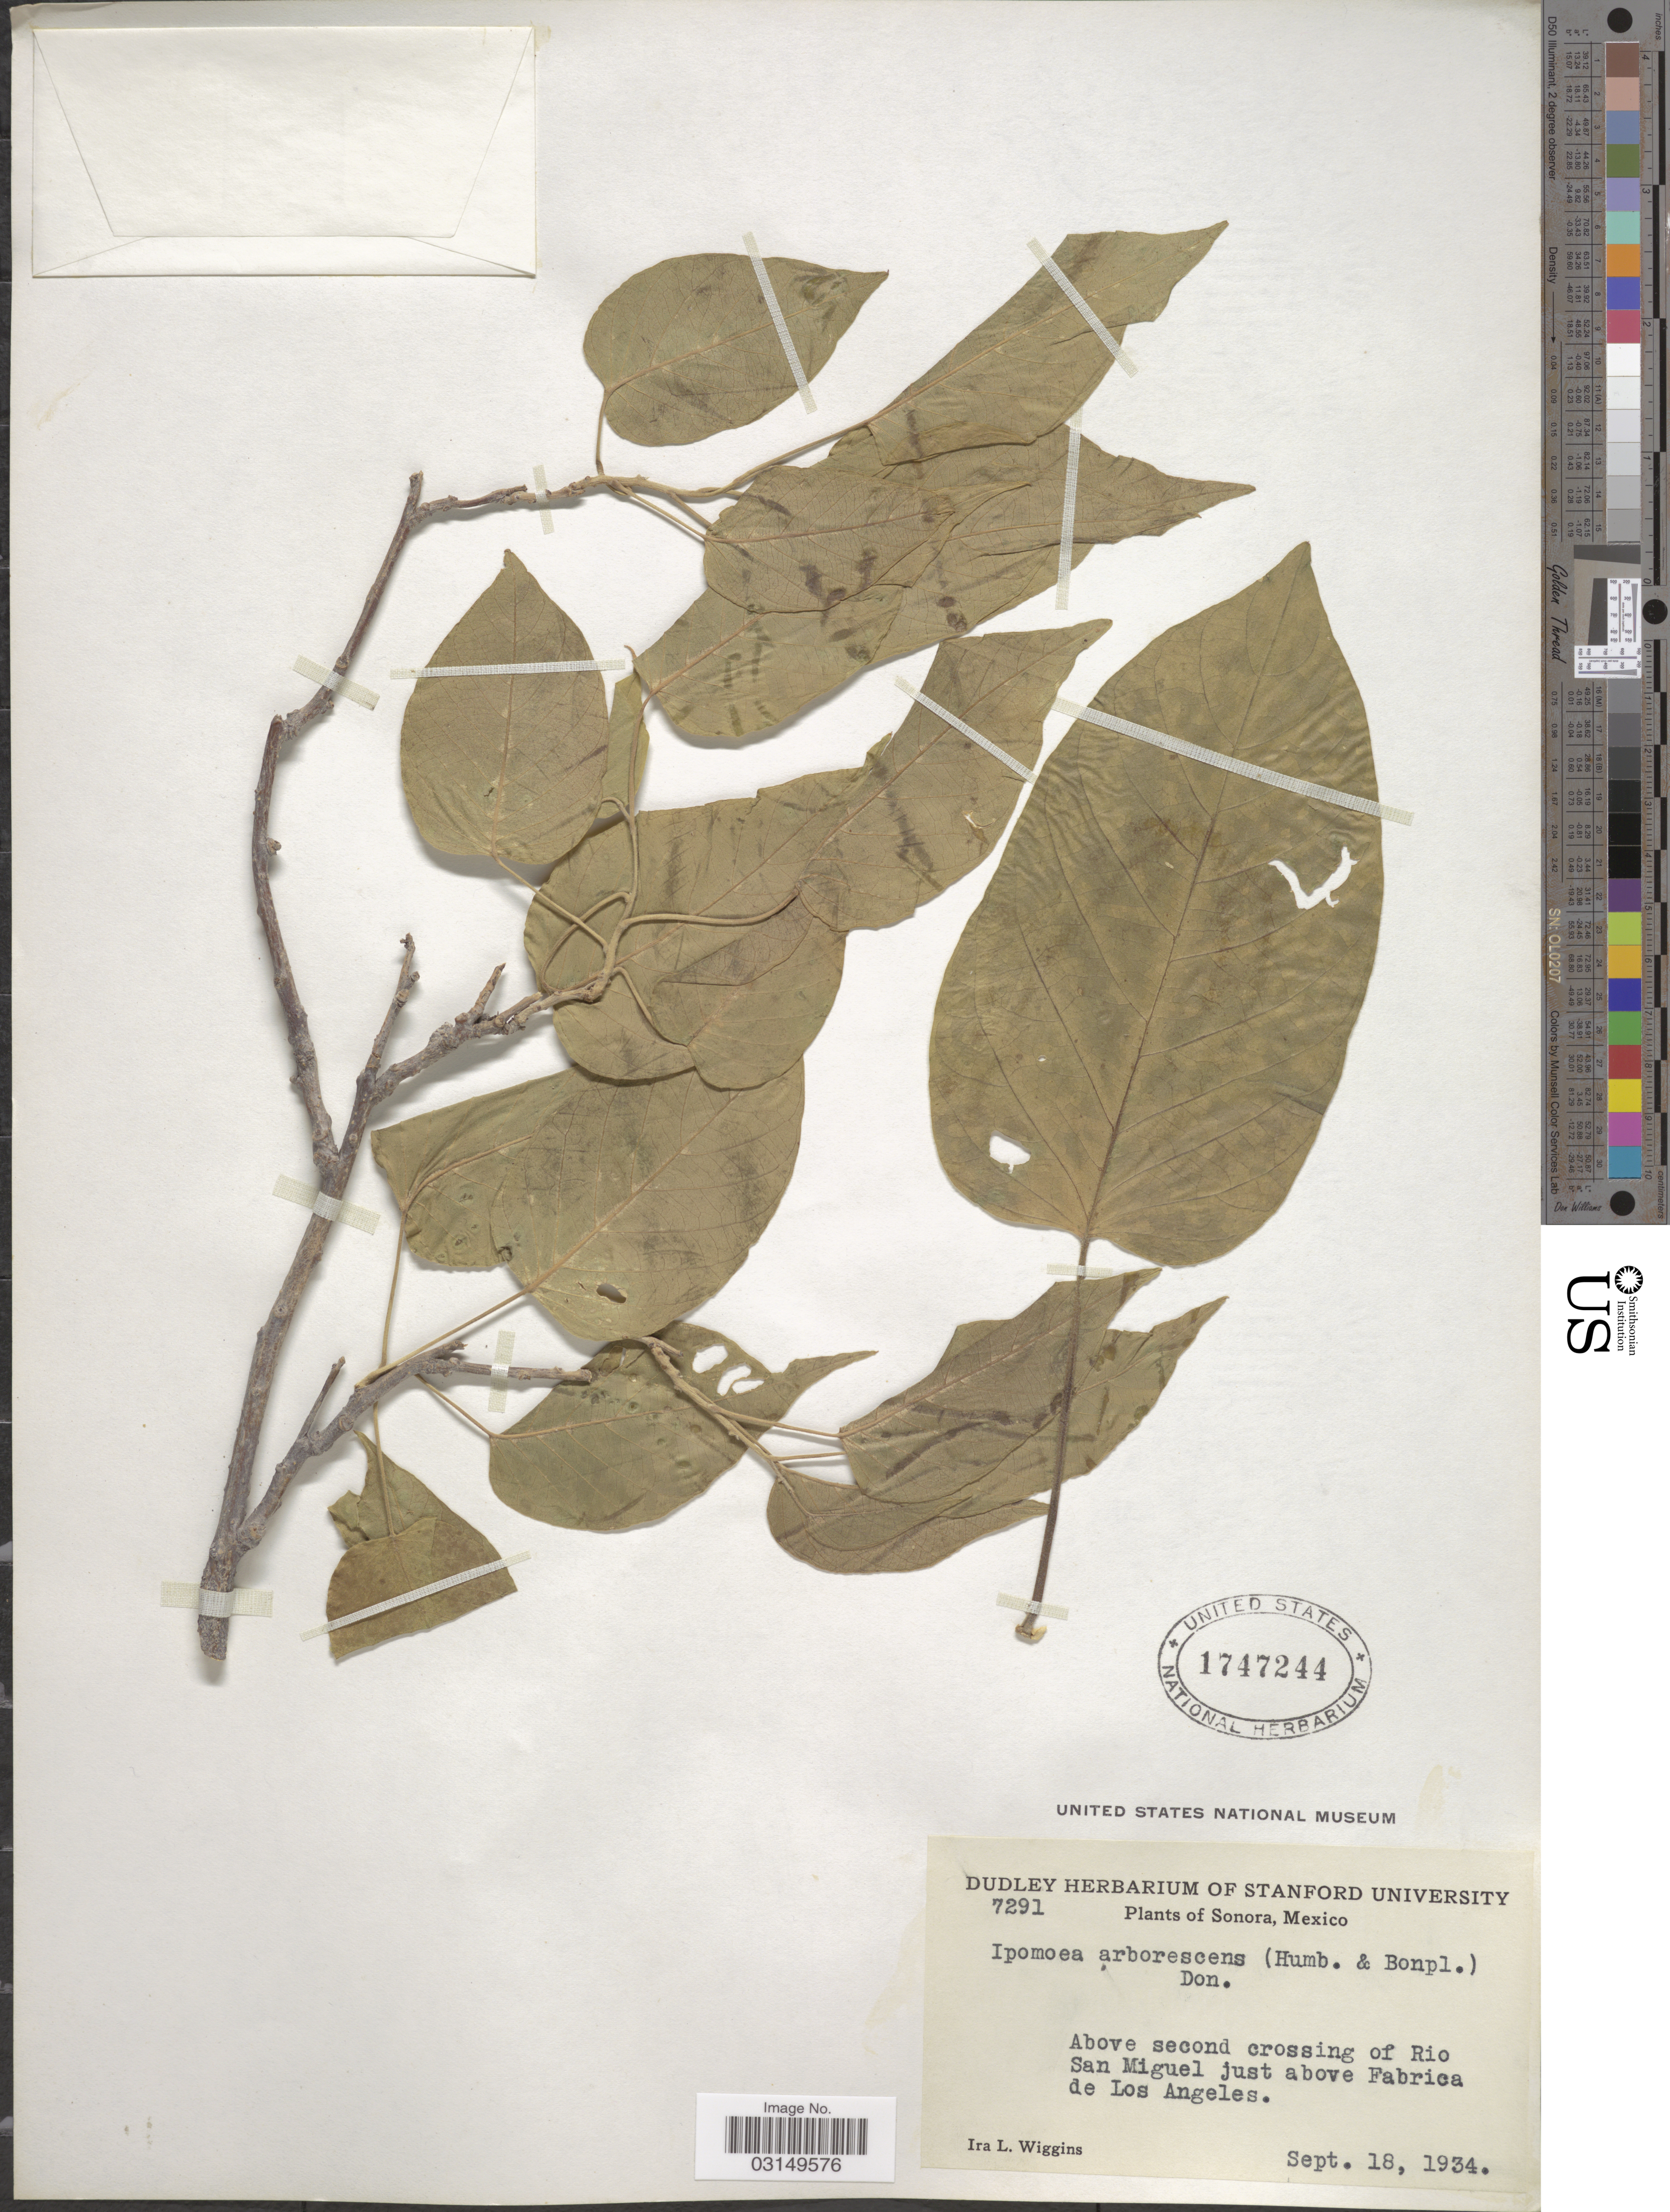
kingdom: Plantae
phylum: Tracheophyta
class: Magnoliopsida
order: Solanales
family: Convolvulaceae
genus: Ipomoea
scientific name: Ipomoea arborescens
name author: (Humb. & Bonpl. ex Willd.) G. Don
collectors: I. L. Wiggins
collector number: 7291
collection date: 1934-09-18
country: Mexico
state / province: Sonora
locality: Above second crossing of Rio San Miguel just above Fabrica de Los Angeles.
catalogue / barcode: US 1747244